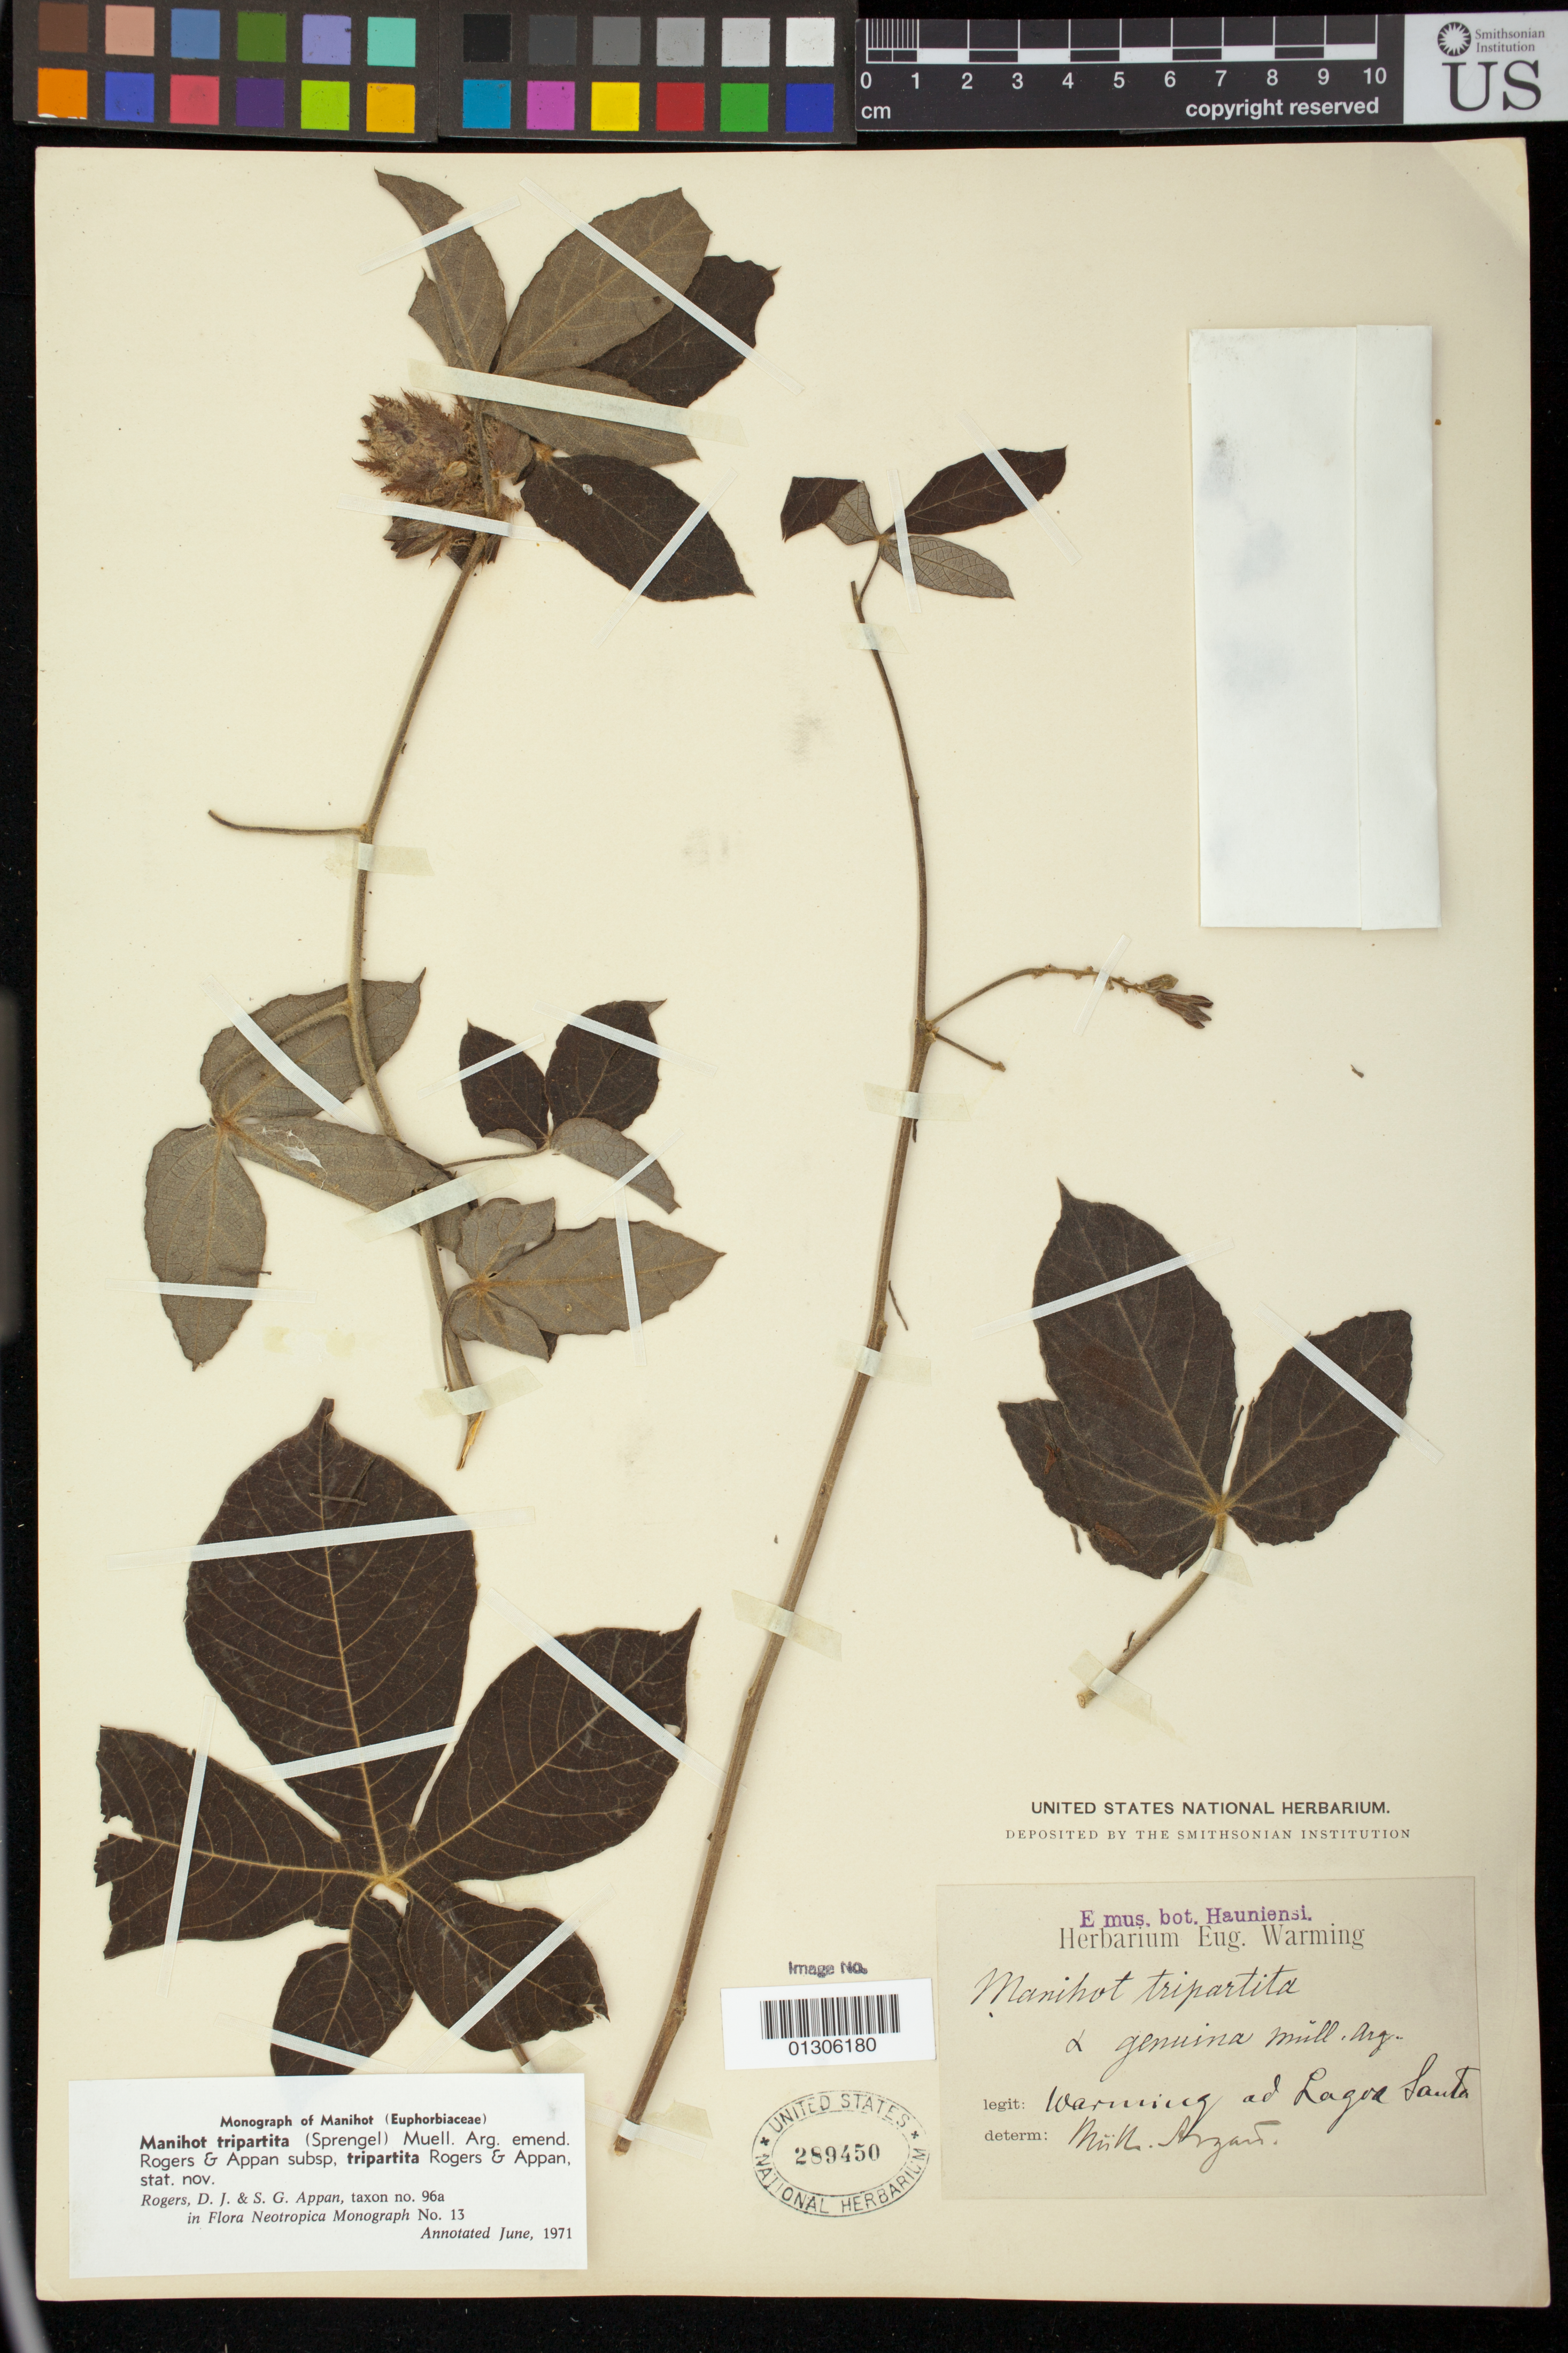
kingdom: Plantae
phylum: Tracheophyta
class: Magnoliopsida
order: Malpighiales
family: Euphorbiaceae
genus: Manihot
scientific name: Manihot tripartita subsp. tripartita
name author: (Spreng.) Müll. Arg.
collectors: E. Warming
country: Brazil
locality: Lagoa Santa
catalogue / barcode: US 289450